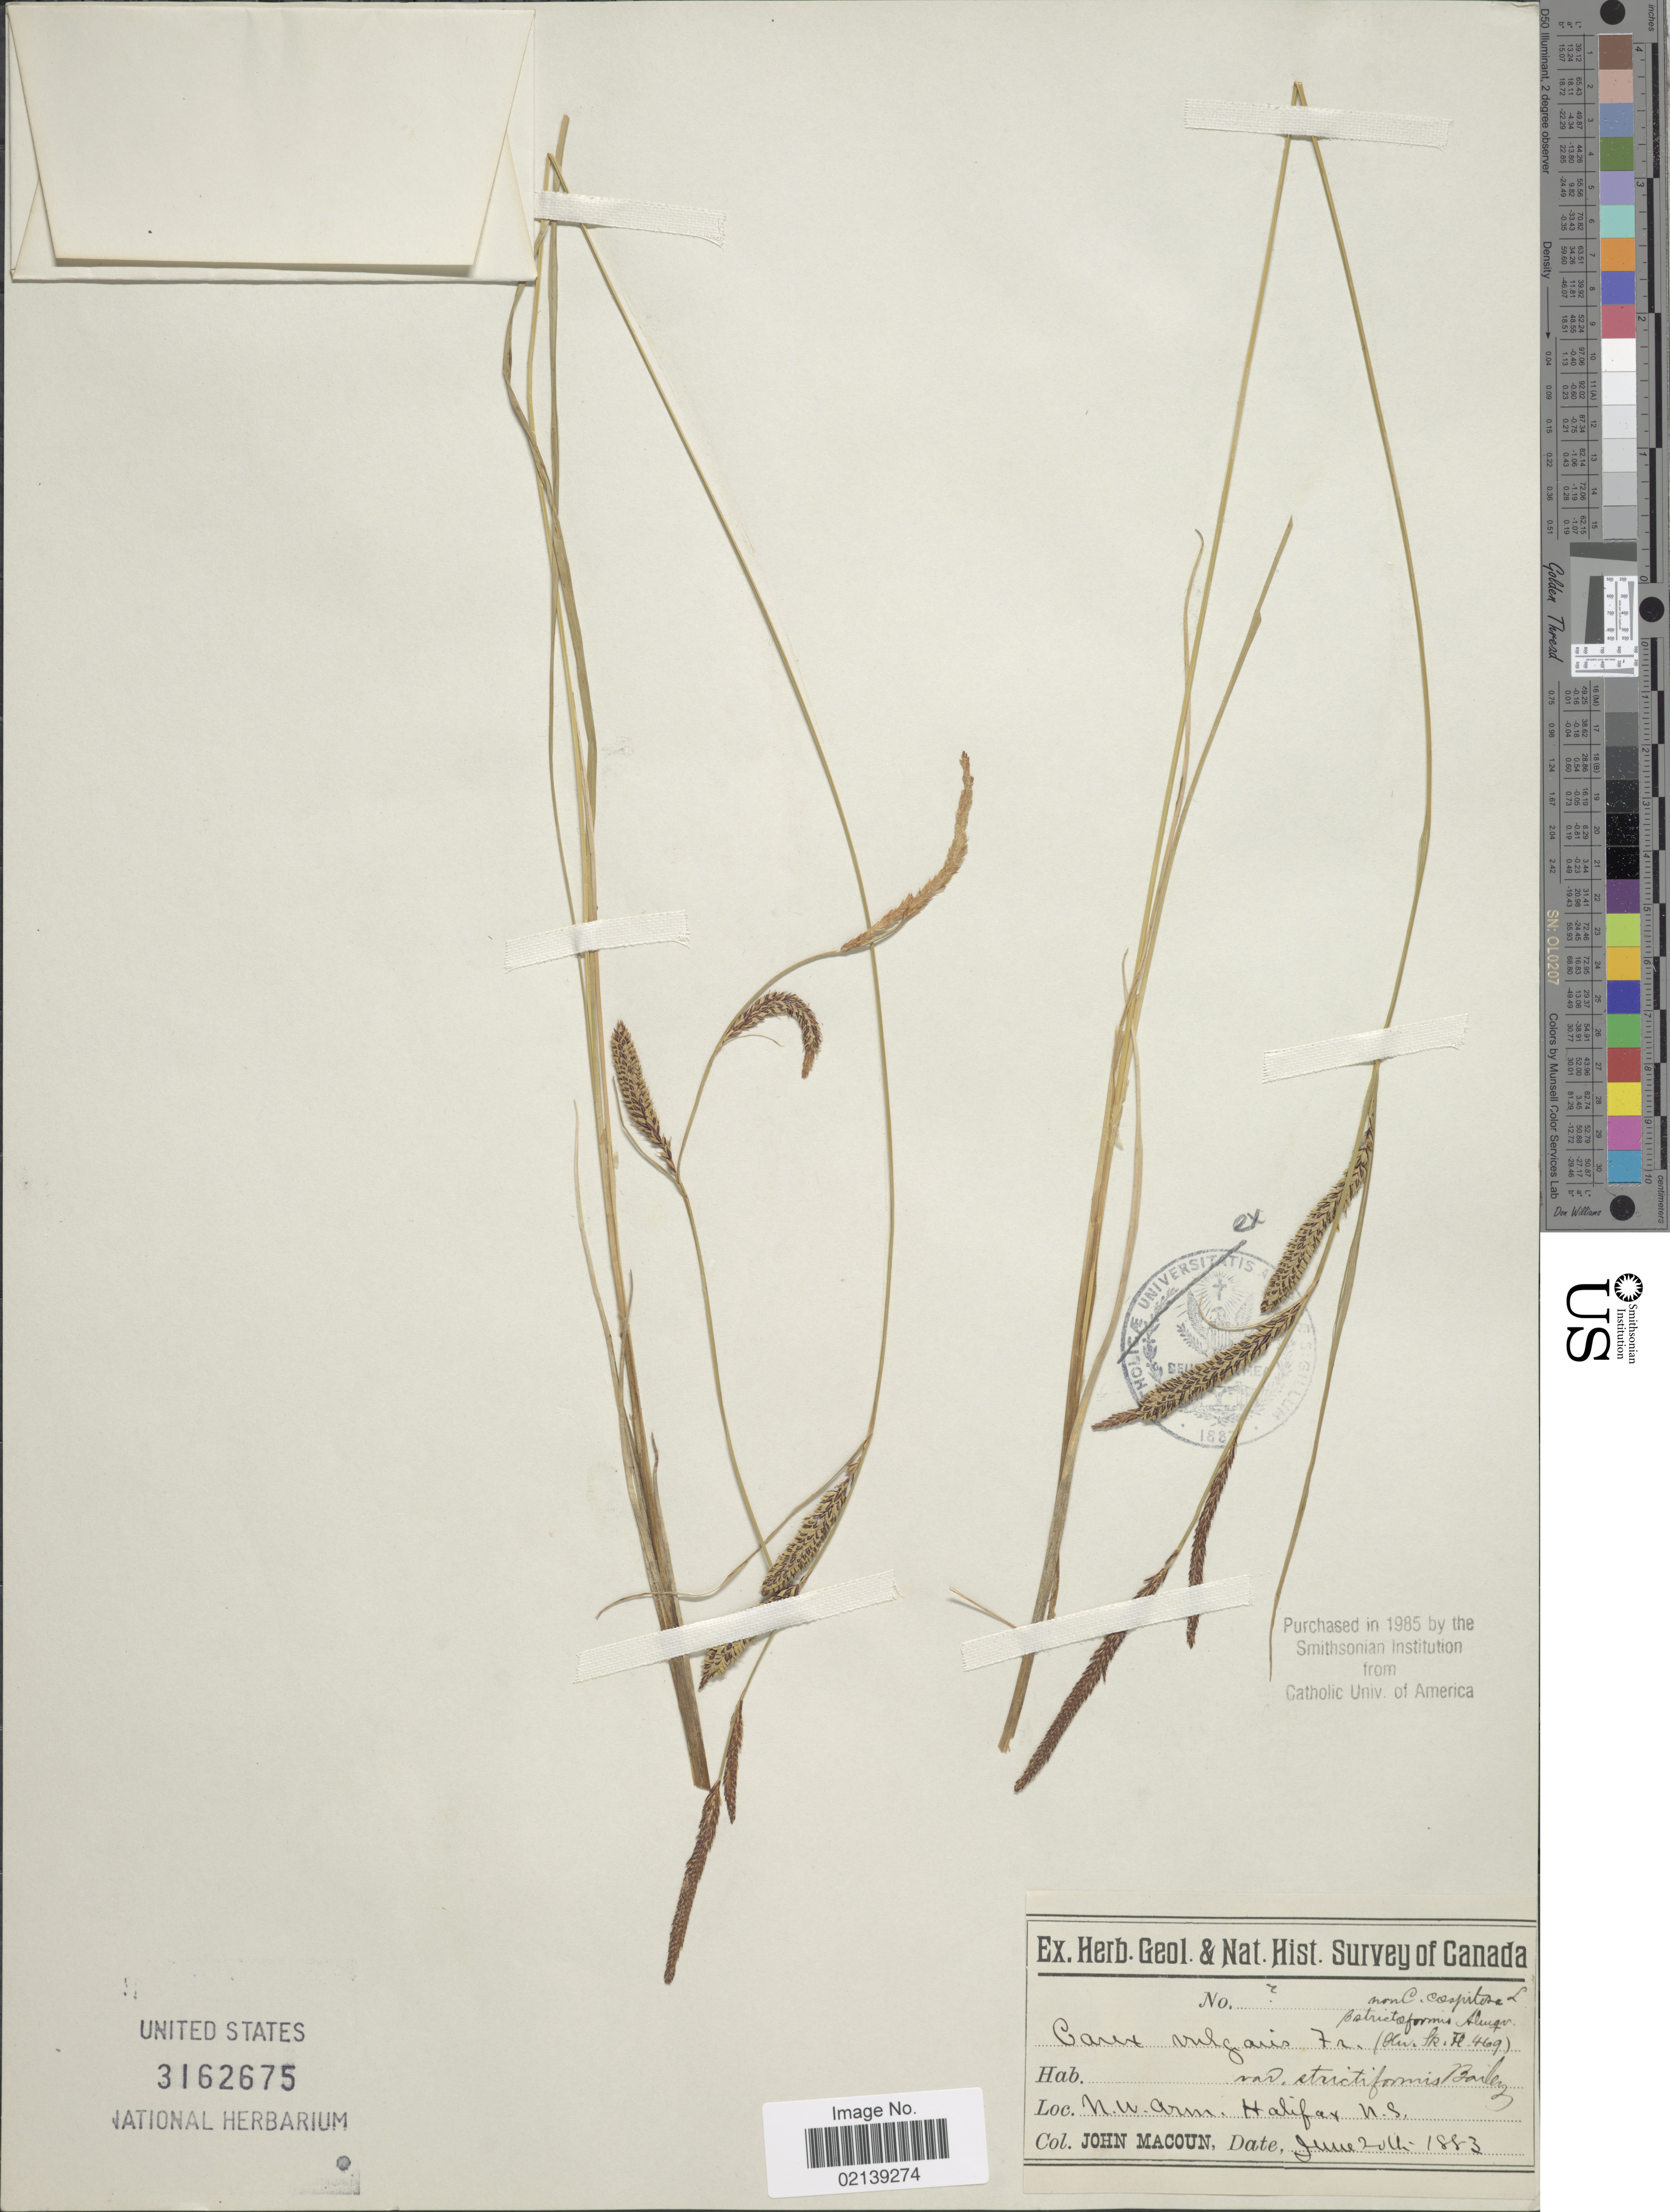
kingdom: Plantae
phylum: Tracheophyta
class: Liliopsida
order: Poales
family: Cyperaceae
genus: Carex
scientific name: Carex nigra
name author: (L.) Reichard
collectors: J. Macoun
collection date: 1883-06-20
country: Canada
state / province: Nova Scotia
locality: N.W. Arm. Halifax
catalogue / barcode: US 3162675